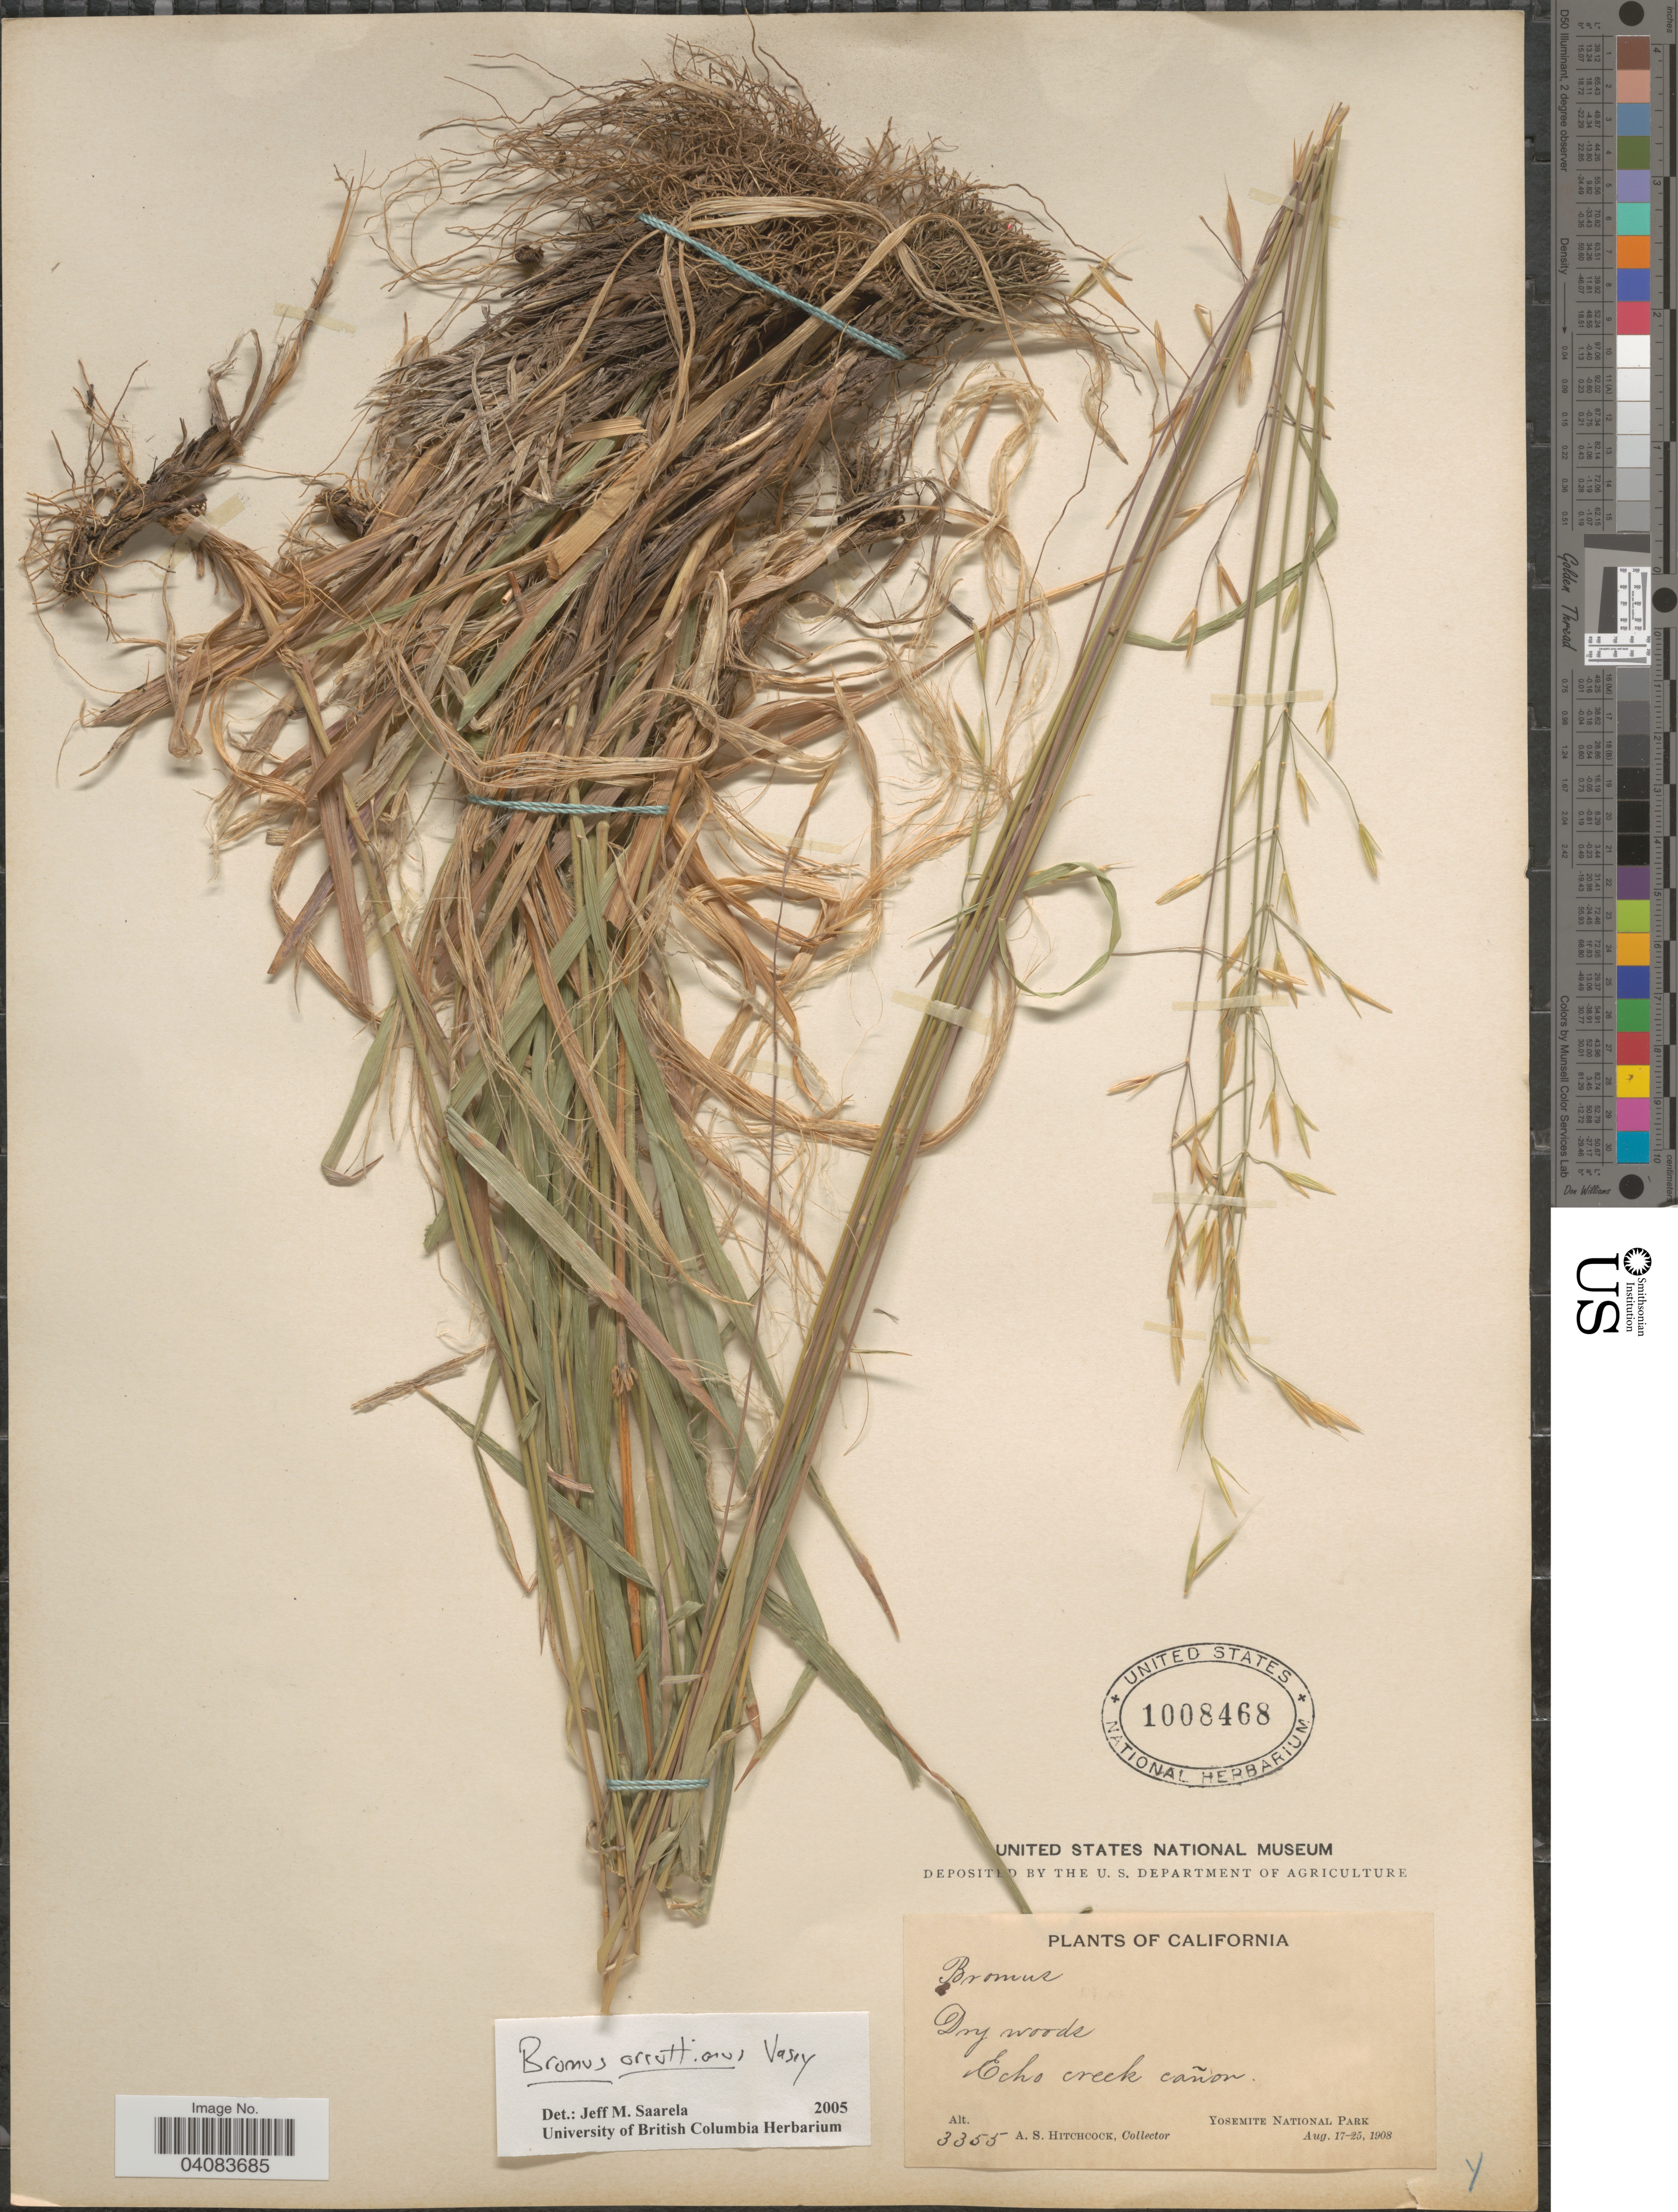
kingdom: Plantae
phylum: Tracheophyta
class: Liliopsida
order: Poales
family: Poaceae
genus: Bromus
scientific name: Bromus orcuttianus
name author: Vasey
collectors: A. S. Hitchcock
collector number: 3355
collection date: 1908-08-17/1908-08-25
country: United States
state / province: California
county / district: Mariposa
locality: Echo creek cañon. Yosemite National Park.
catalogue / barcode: US 1008468